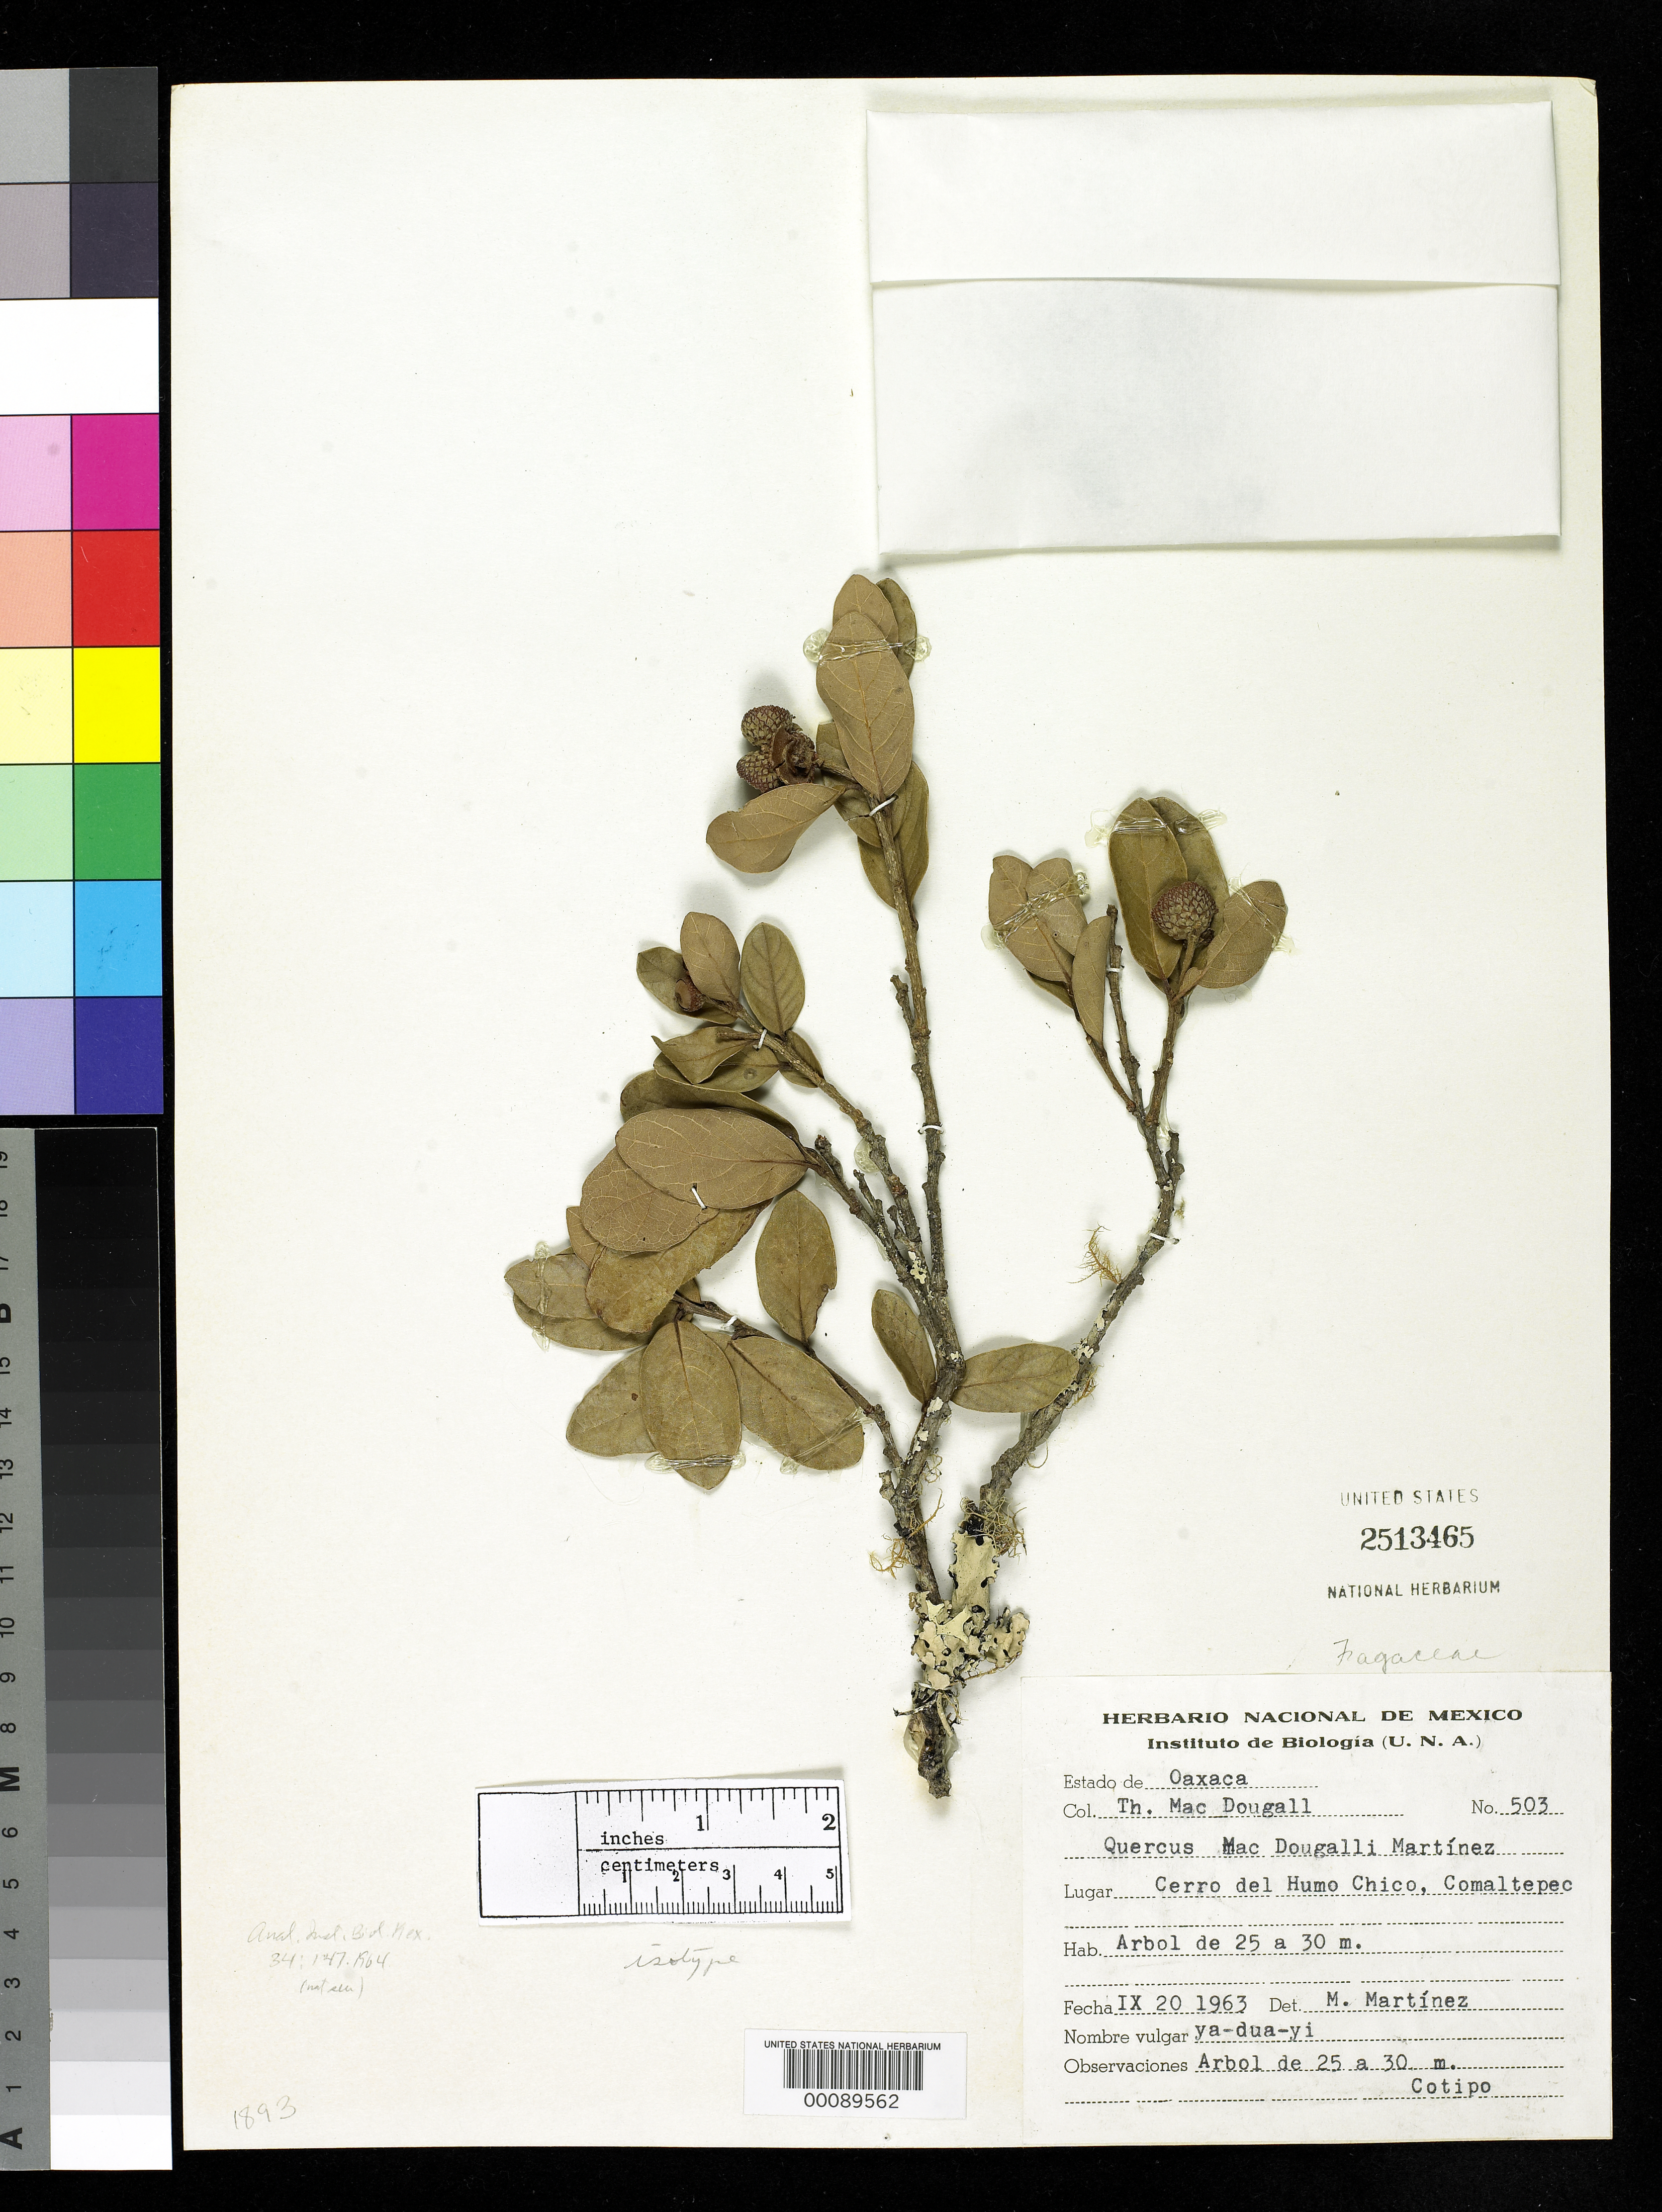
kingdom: Plantae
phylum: Tracheophyta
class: Magnoliopsida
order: Fagales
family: Fagaceae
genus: Quercus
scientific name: Quercus macdougallii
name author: Martínez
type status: Isotype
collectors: T. Macdougall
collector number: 503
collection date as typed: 20 Sep 1963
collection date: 1963-09-20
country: Mexico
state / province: Oaxaca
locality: Cerro del Humo Chico, Comaltepec.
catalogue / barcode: US 2513465